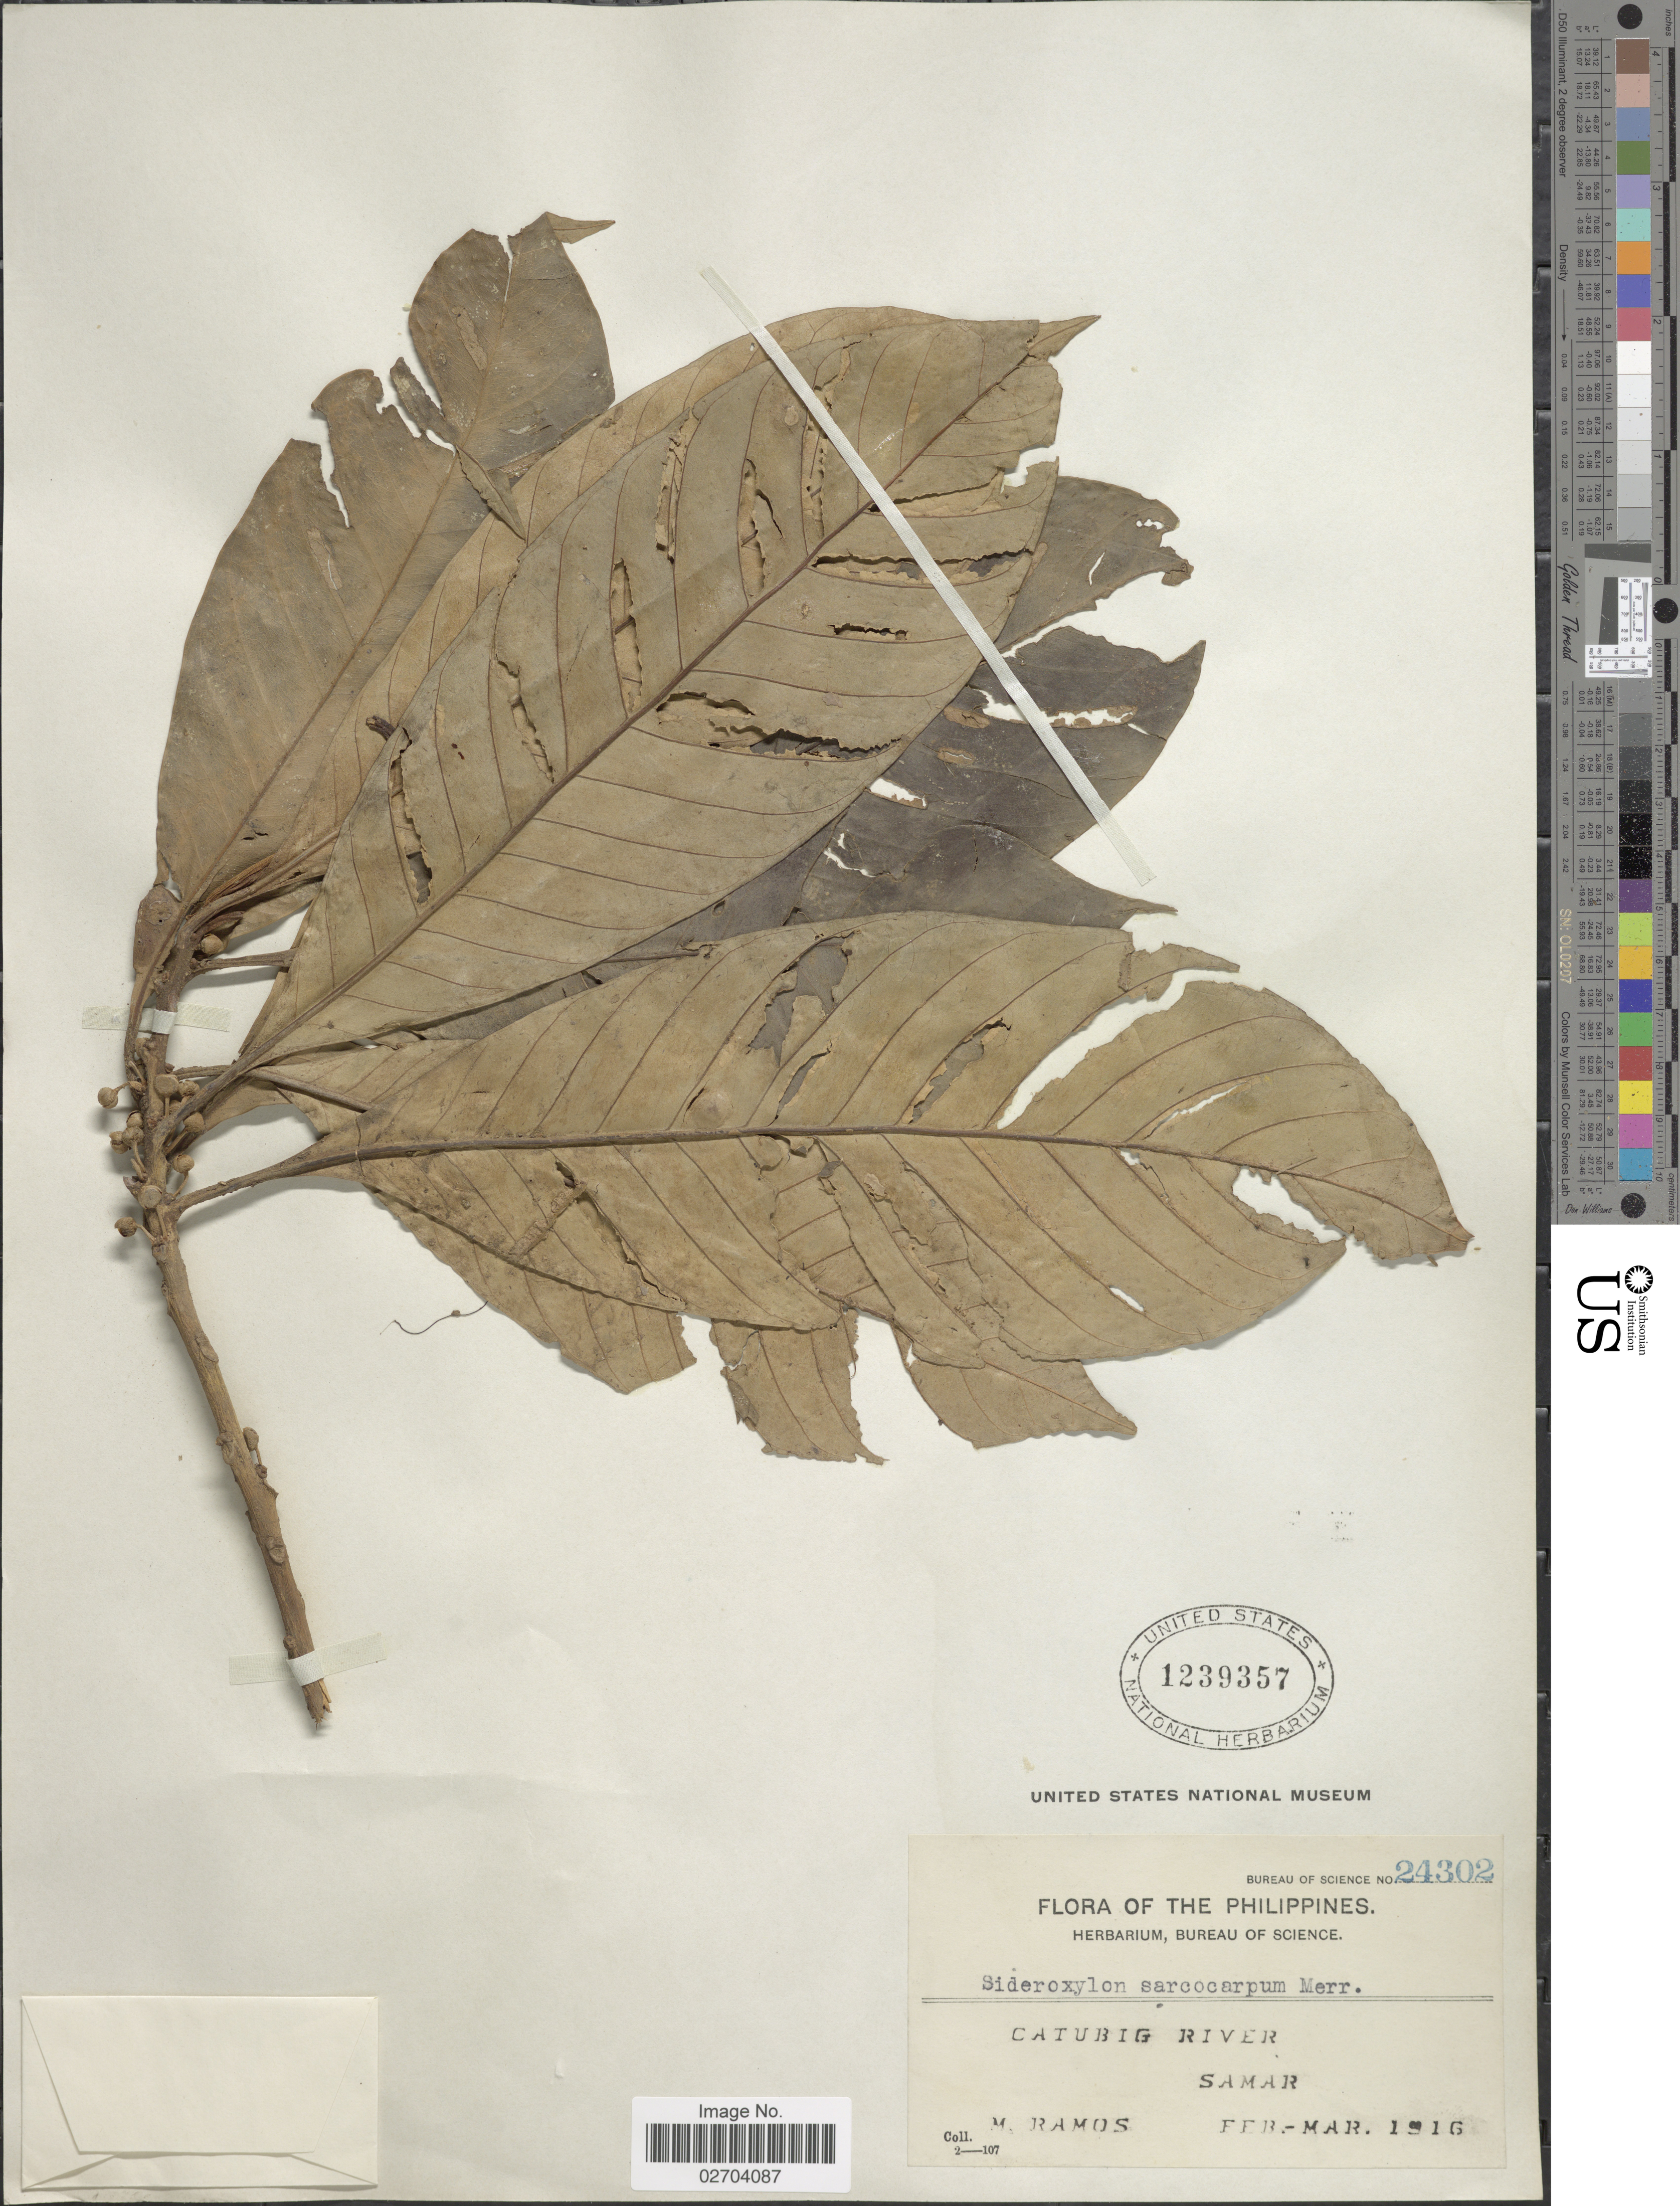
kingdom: Plantae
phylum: Tracheophyta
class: Magnoliopsida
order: Ericales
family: Sapotaceae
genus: Sideroxylon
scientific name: Sideroxylon sarcocarpum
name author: Merr.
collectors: M. Ramos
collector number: Bureau of Science 24302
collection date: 1916-02/1916-03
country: Philippines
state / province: Eastern Visayas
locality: Catubig River, Samar.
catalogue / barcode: US 1239357